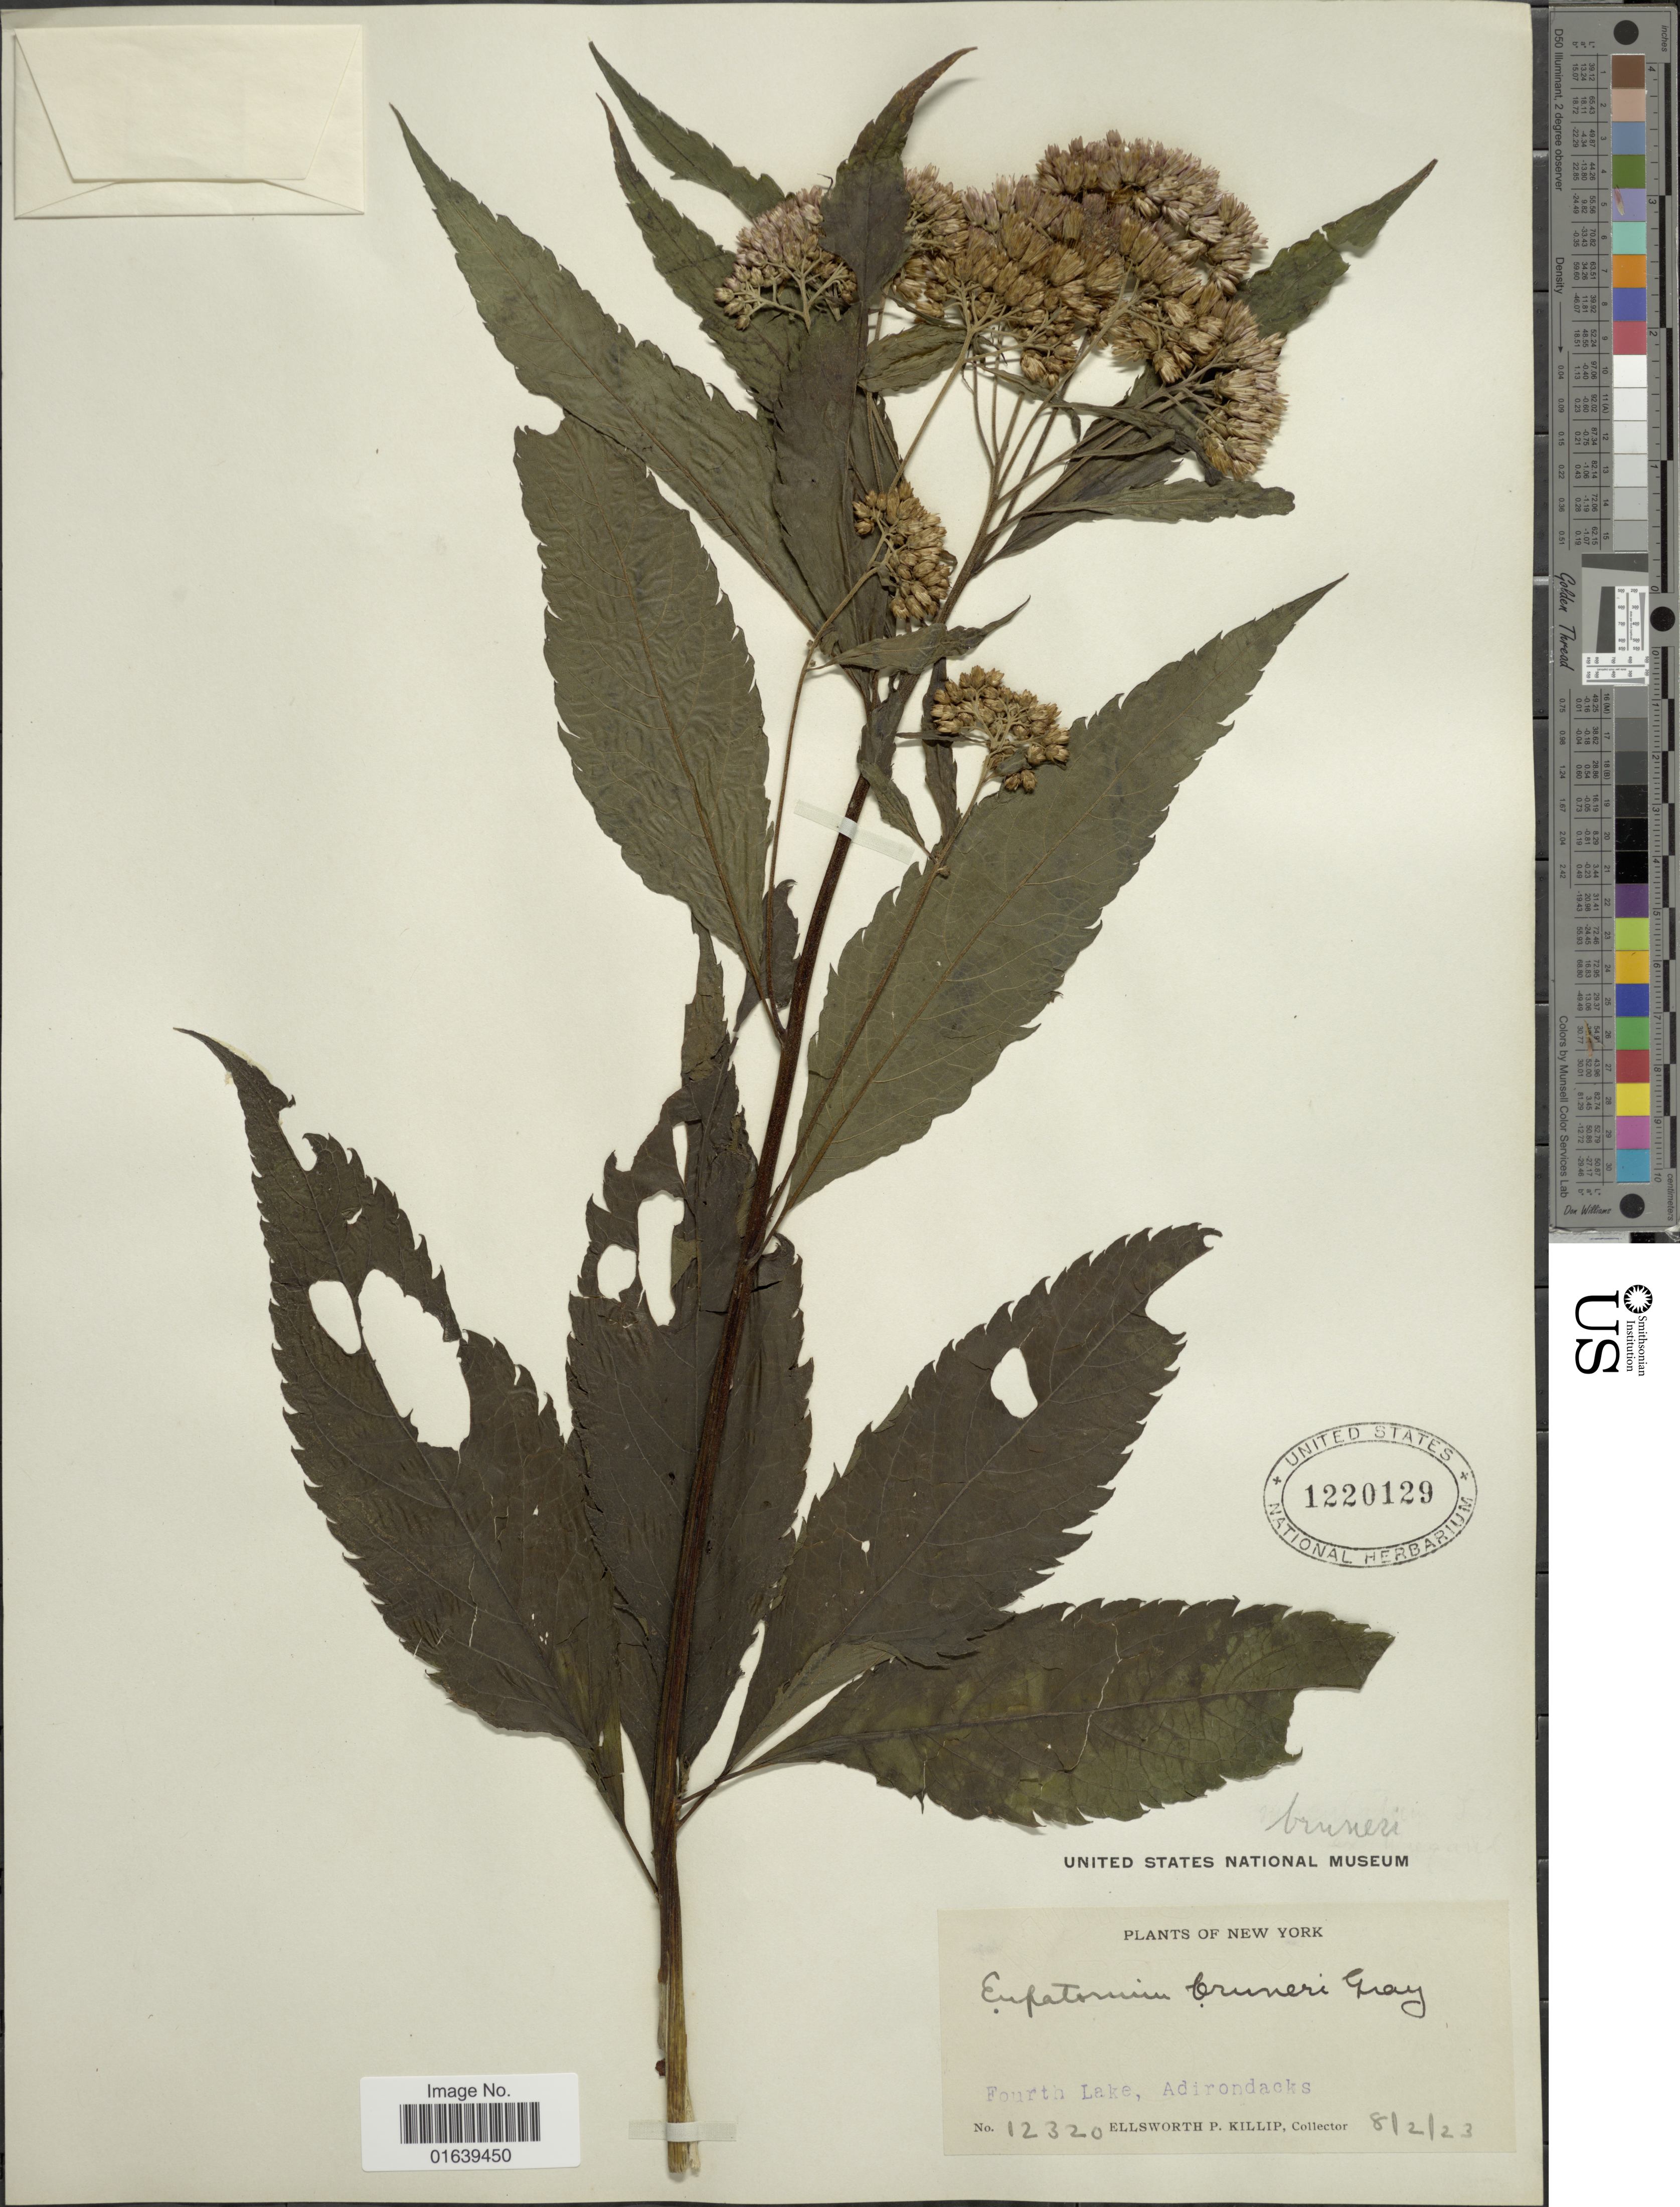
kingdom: Plantae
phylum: Tracheophyta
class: Magnoliopsida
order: Asterales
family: Asteraceae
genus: Eupatorium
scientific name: Eupatorium maculatum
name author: L.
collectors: E. P. Killip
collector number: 12320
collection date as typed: Transcribed d/m/y: 2/8/23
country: United States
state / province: New York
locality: Forth Lake, Adirondacks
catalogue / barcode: US 1220129